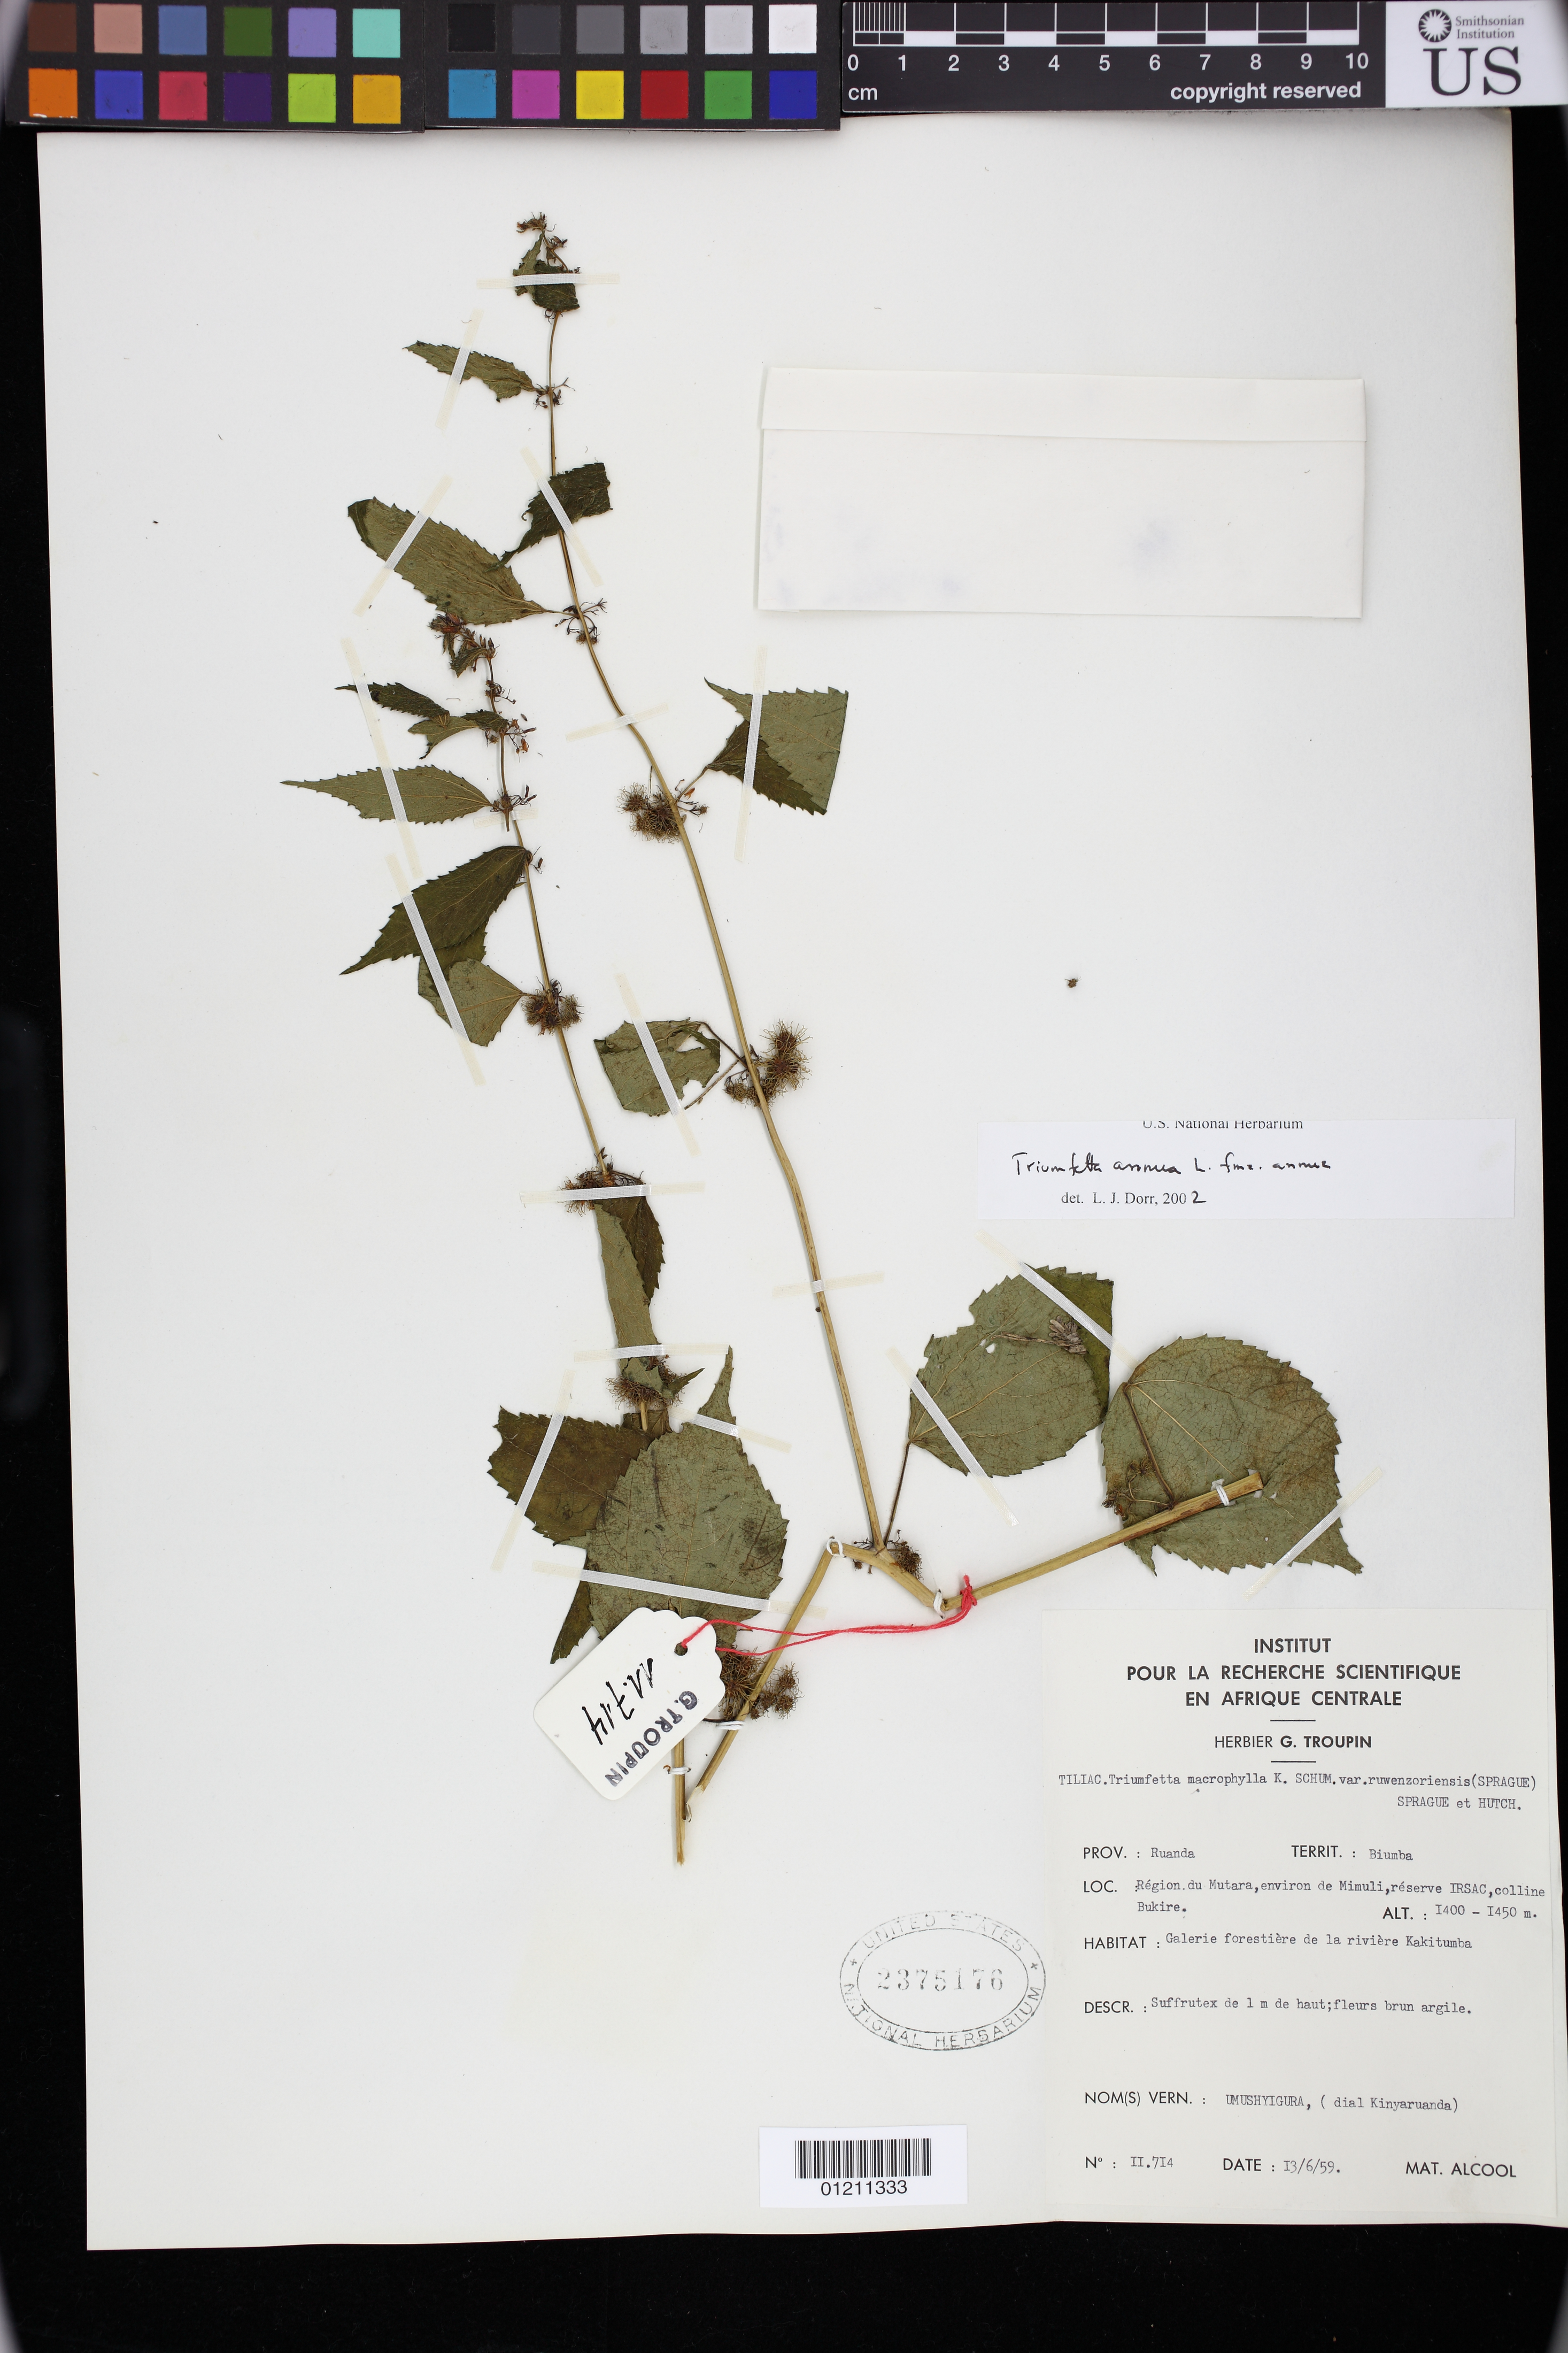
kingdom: Plantae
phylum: Tracheophyta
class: Magnoliopsida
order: Malvales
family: Malvaceae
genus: Triumfetta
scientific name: Triumfetta annua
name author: L.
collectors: G. Troupin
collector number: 11714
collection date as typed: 13 Jun 1959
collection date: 1959-06-13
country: Rwanda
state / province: Est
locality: Prov. Ruanda; Territ. Biumba. Region du Mutara, environ de Mimuli, reserve IRSAC, colline Bukire. Galerie forestiere de la riviere Kakitumba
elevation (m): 1400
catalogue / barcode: US 2375176